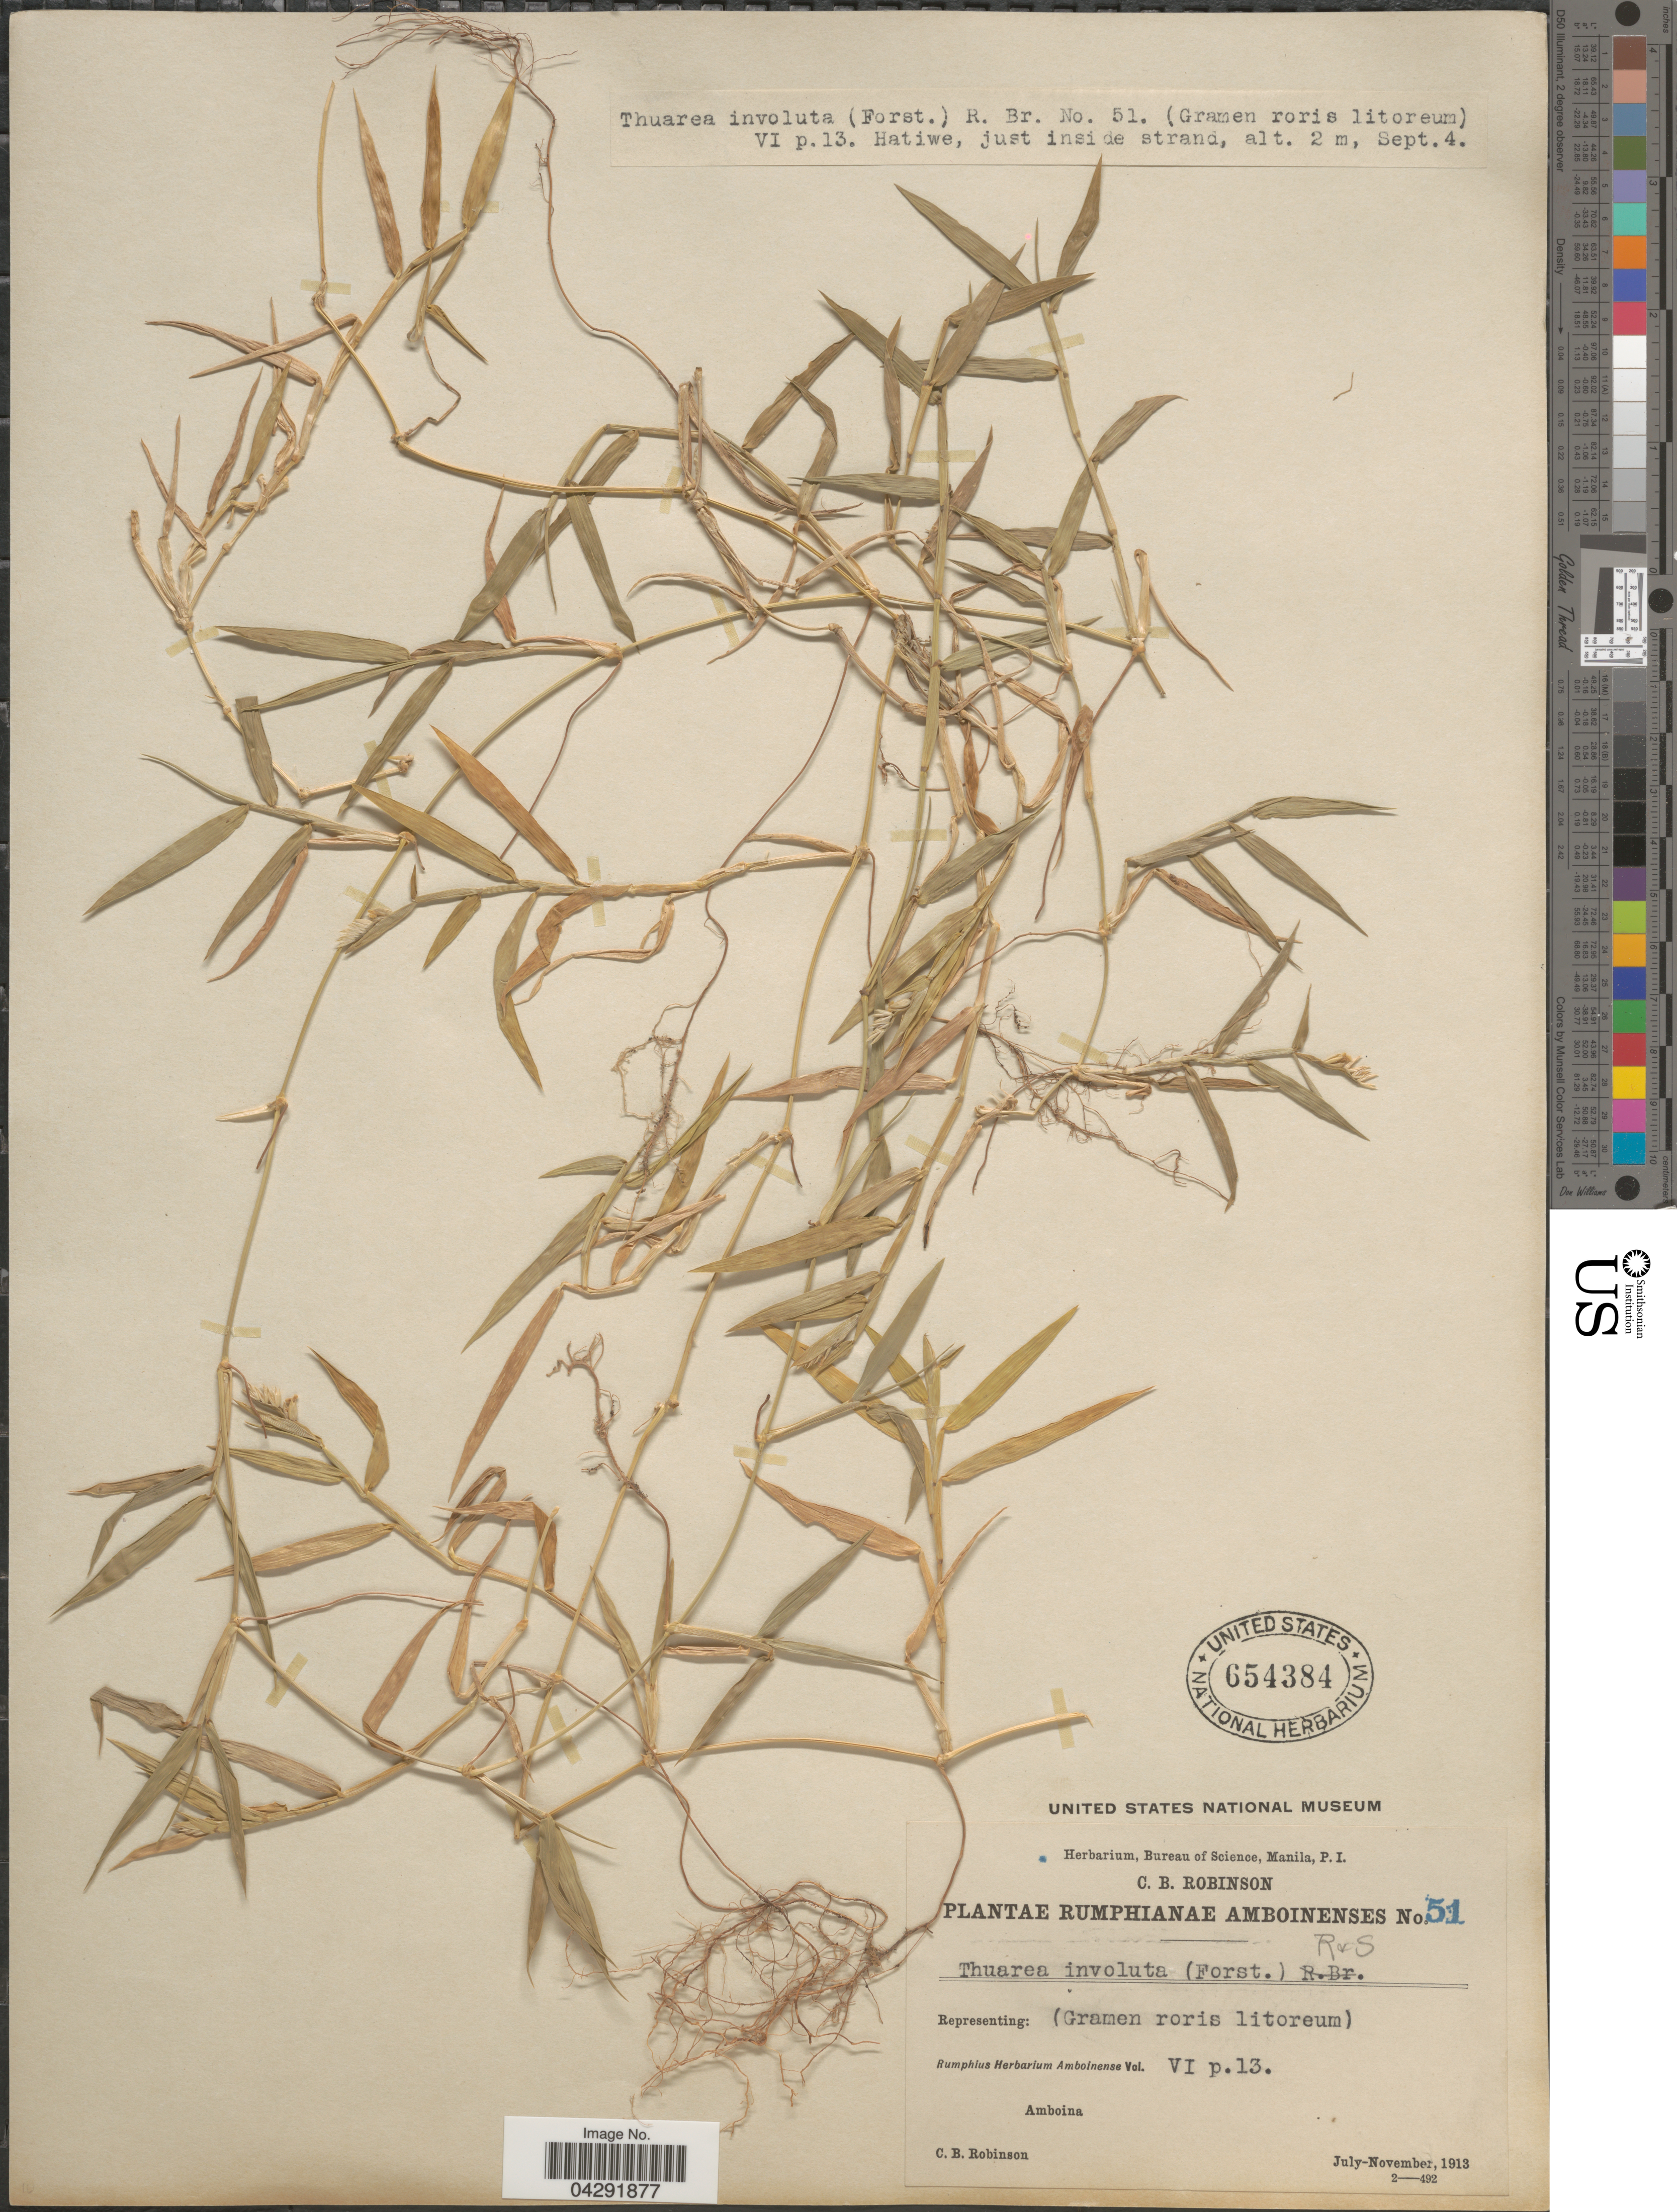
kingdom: Plantae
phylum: Tracheophyta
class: Liliopsida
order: Poales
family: Poaceae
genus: Thuarea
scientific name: Thuarea involuta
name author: (G. Forst.) R. Br. ex Sm.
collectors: C. Robinson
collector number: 51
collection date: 1913-07/1913-11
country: Indonesia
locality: Amboina.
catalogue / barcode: US 654384